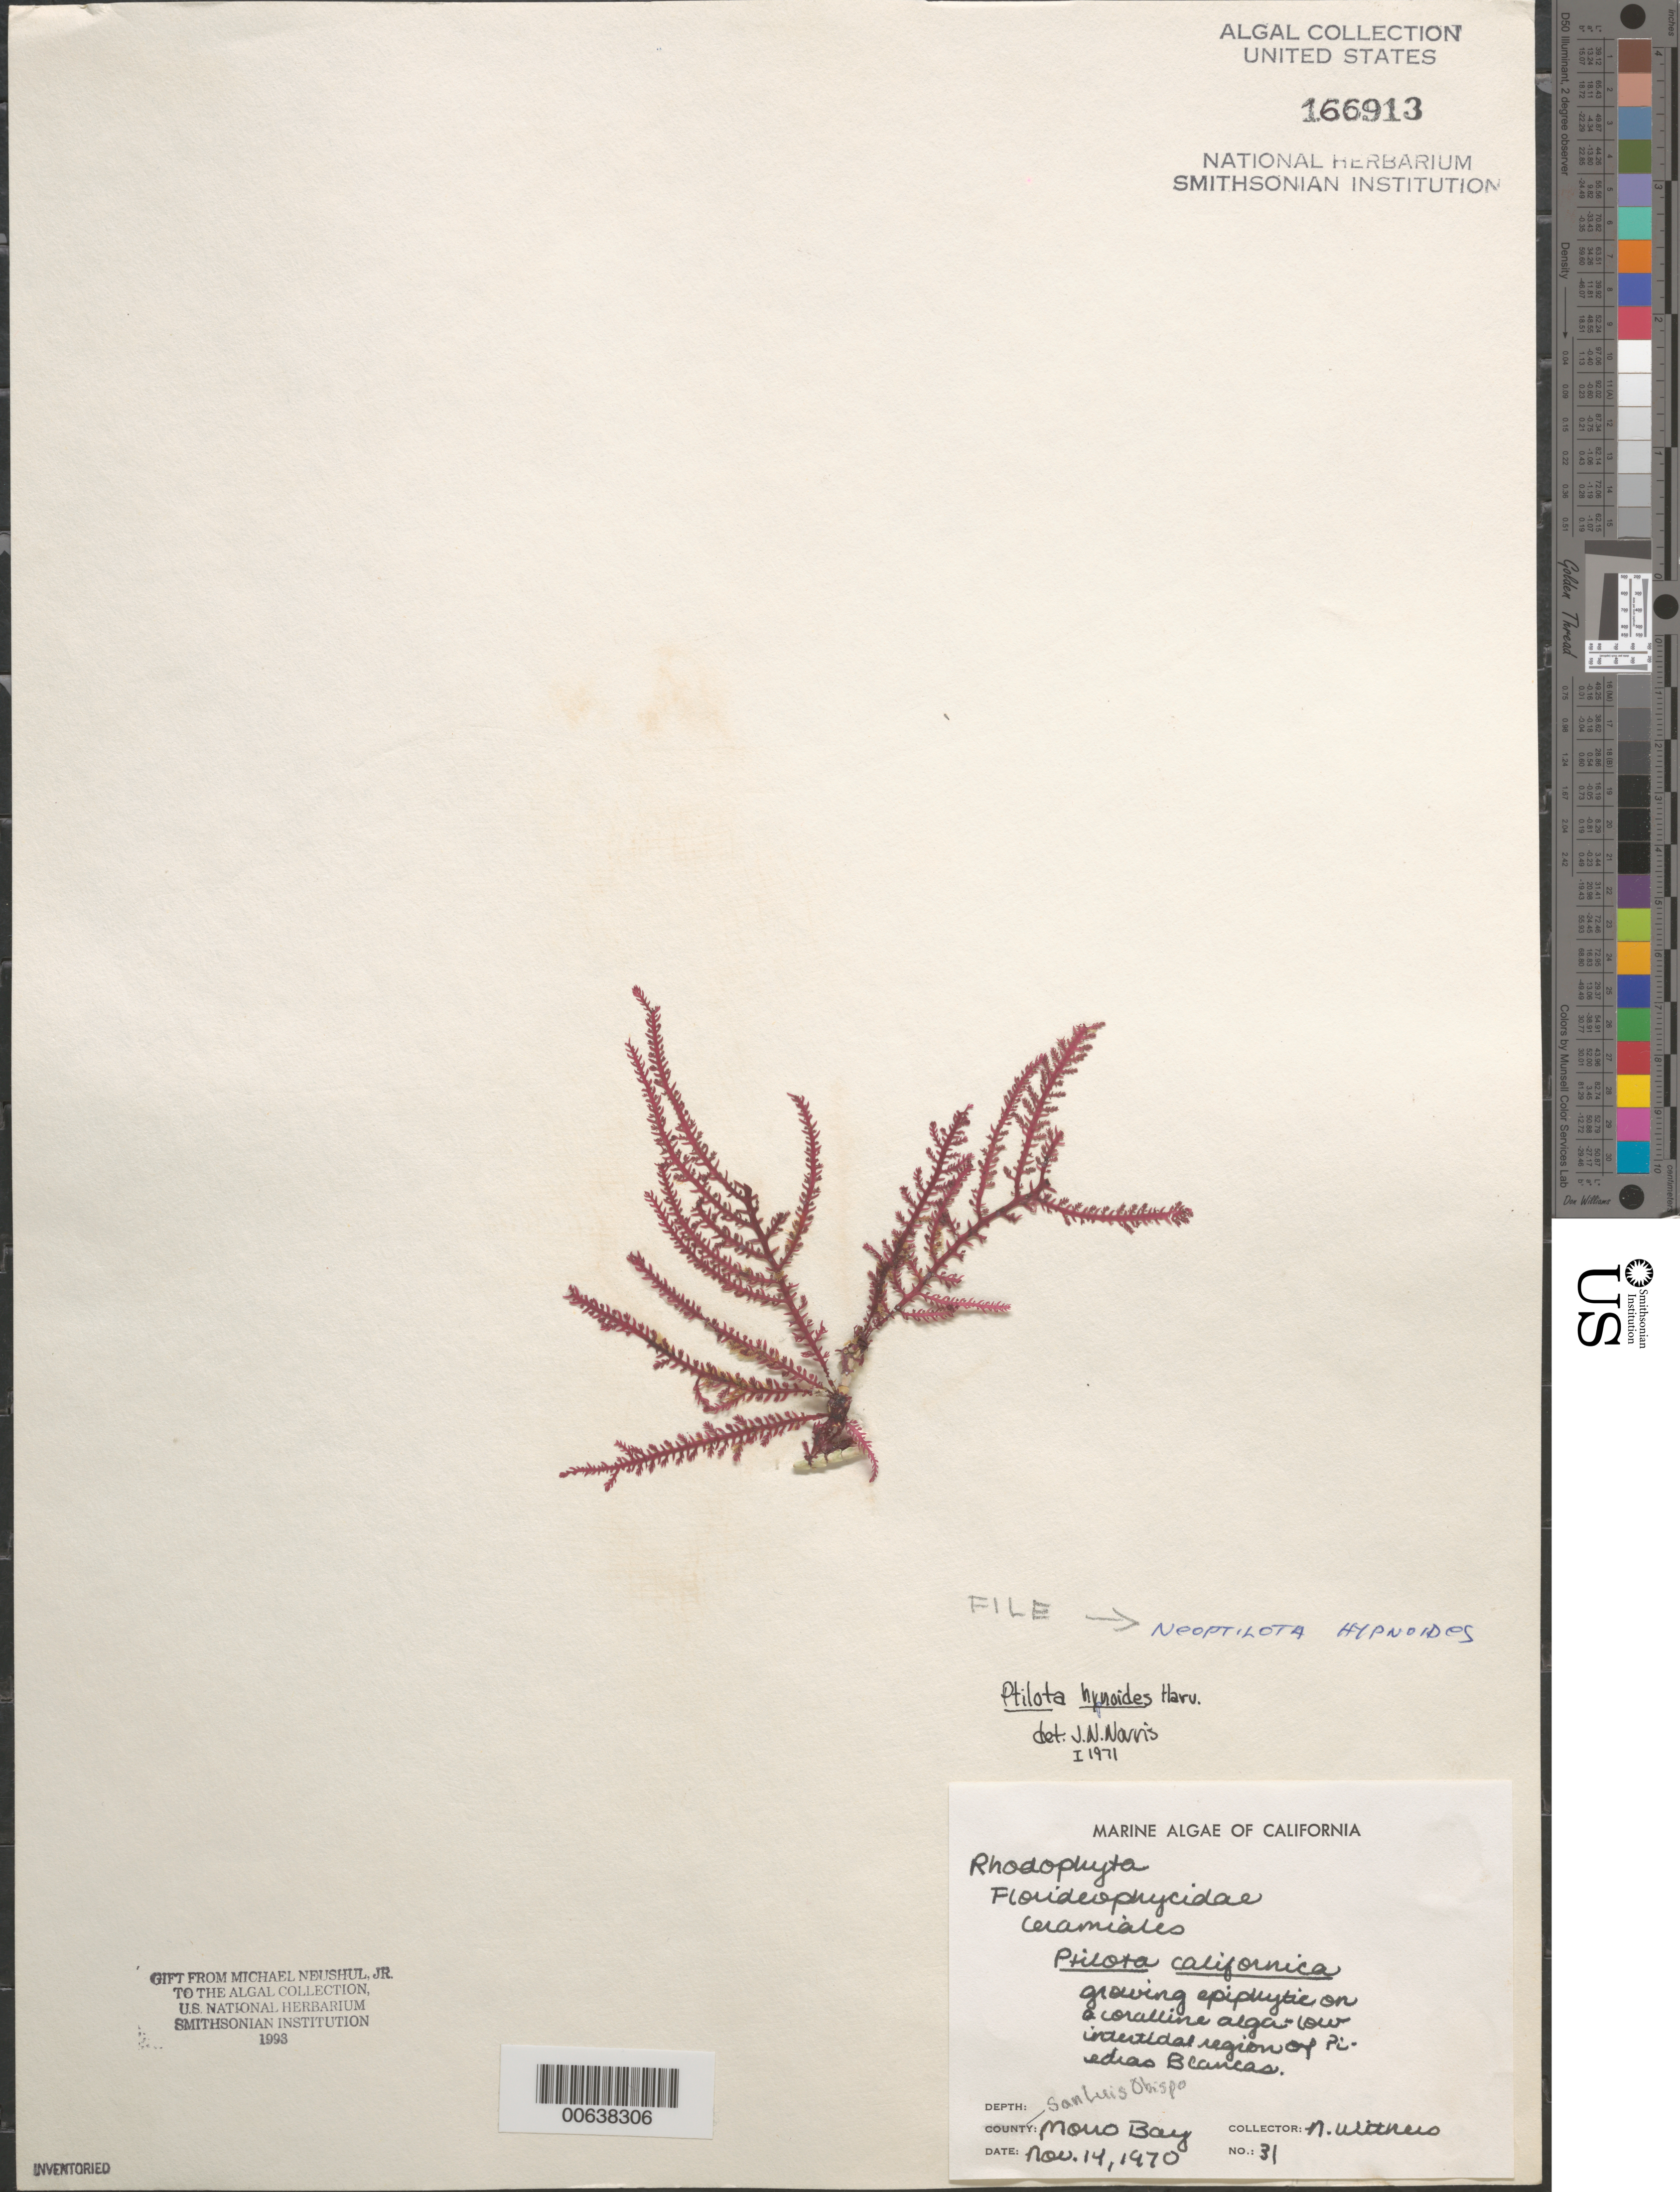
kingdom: Plantae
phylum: Rhodophyta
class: Florideophyceae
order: Ceramiales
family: Wrangeliaceae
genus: Ptilota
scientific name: Ptilota hypnoides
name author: Harv. in Hook. & Arn.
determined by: Algae name updating Project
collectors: N. Withers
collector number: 31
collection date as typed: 14 Nov 1970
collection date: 1970-11-14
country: United States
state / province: California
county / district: San Luis Obispo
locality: Piedras Blancas, Morro Bay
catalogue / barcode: US 166913